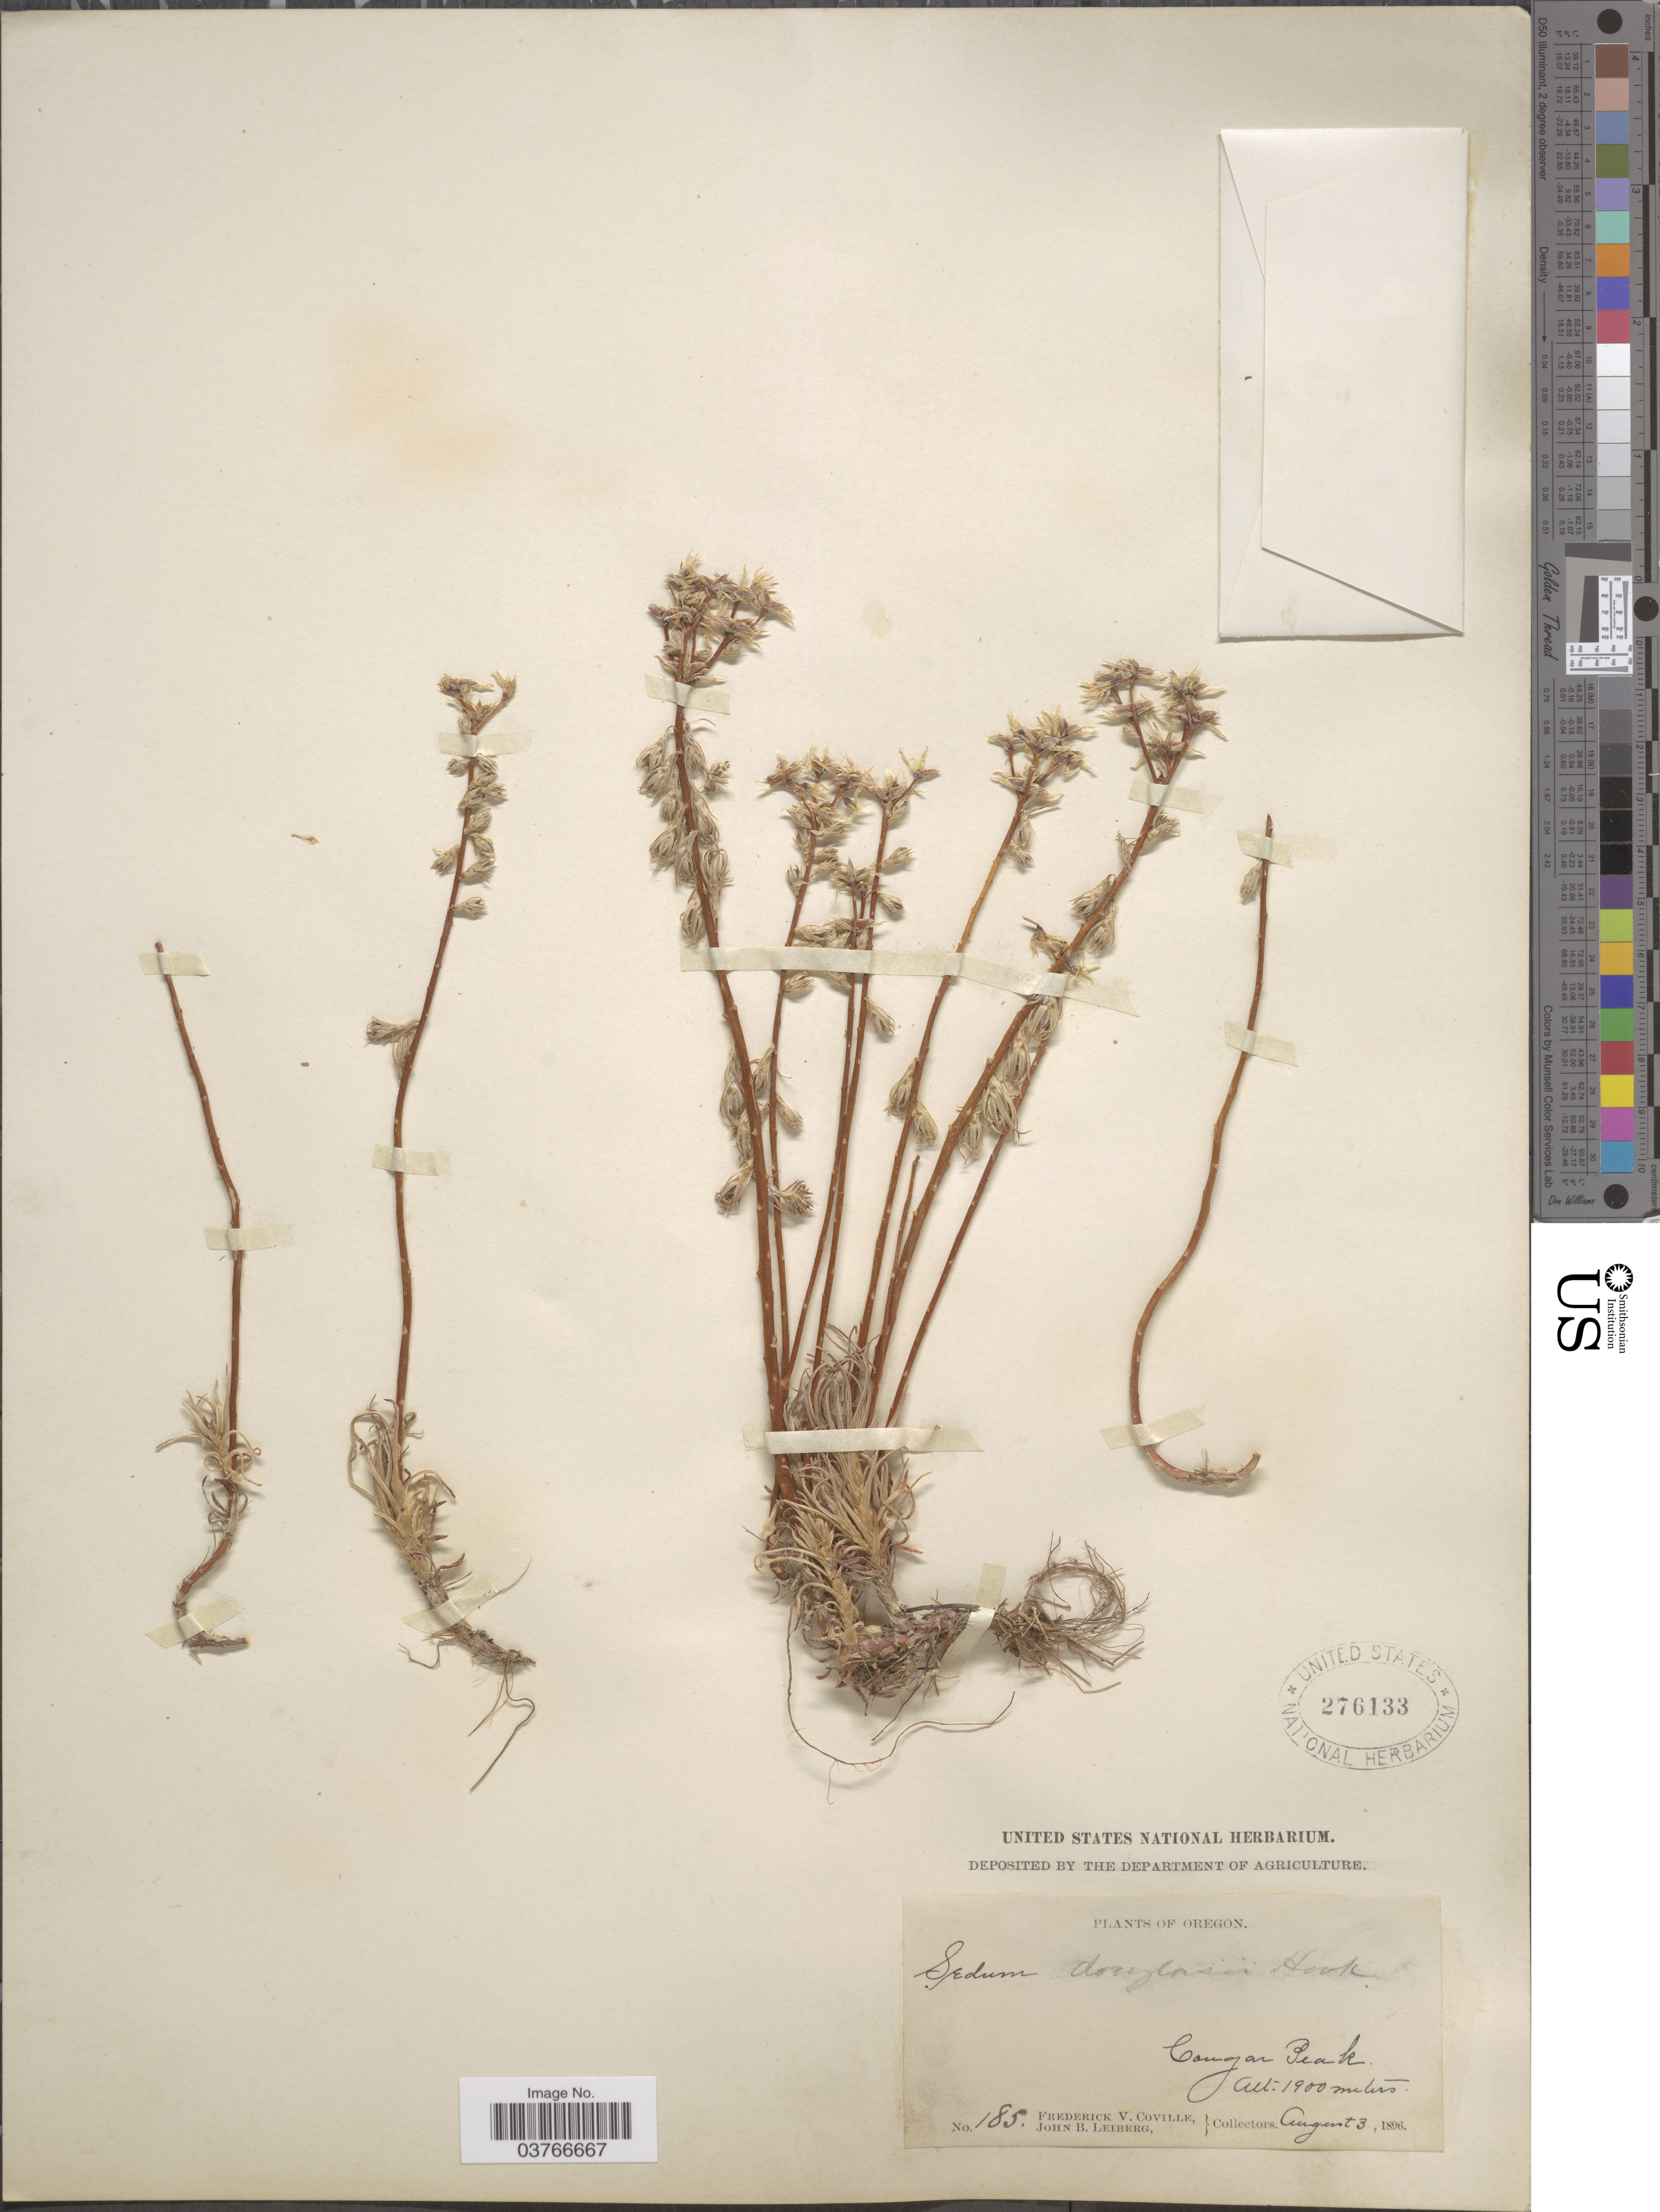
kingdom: Plantae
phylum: Tracheophyta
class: Magnoliopsida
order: Saxifragales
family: Crassulaceae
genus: Sedum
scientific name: Sedum stenopetalum var. stenopetalum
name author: Pursh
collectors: F. V. Coville & J. B. Leiberg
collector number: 185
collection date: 1896-08-03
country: United States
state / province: Oregon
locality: Cougar Peak.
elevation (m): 1900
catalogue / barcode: US 276133